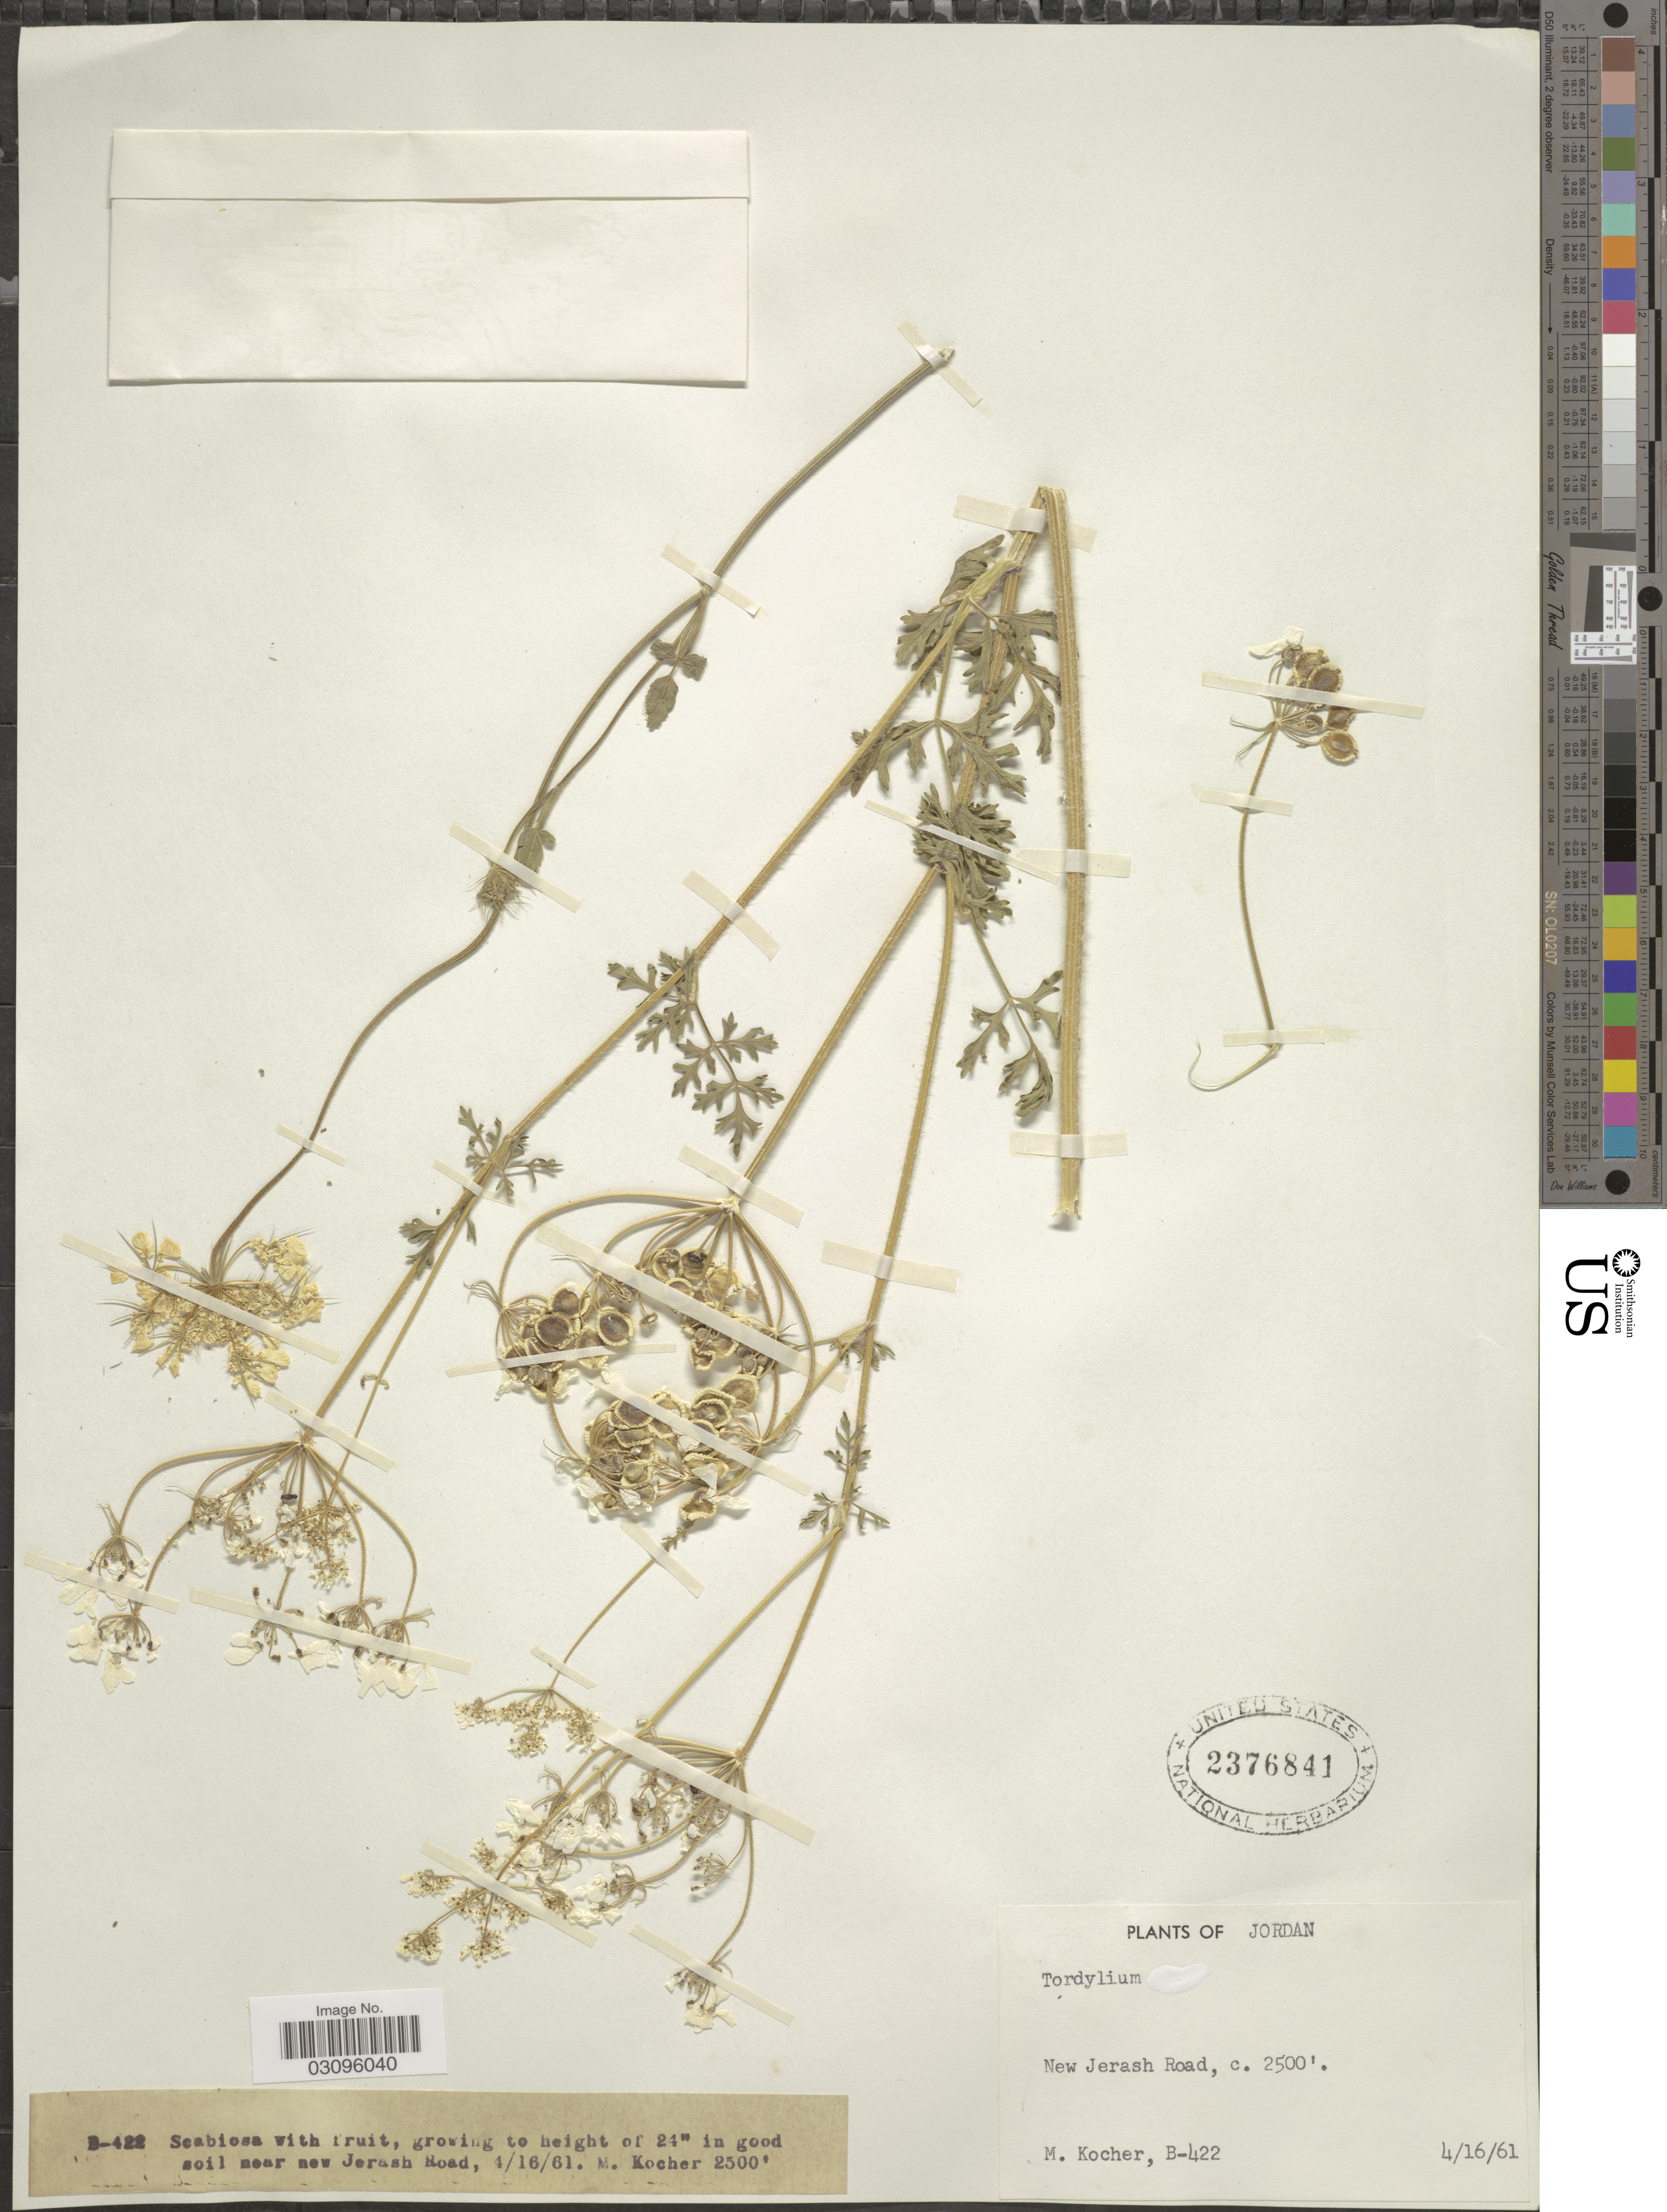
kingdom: Plantae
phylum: Tracheophyta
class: Magnoliopsida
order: Apiales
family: Apiaceae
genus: Tordylium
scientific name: Tordylium sp.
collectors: M. Kocher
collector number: B-422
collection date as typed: Transcribed d/m/y: 16/4/61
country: Jordan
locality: New Jerash Road.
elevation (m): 762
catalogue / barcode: US 2376841